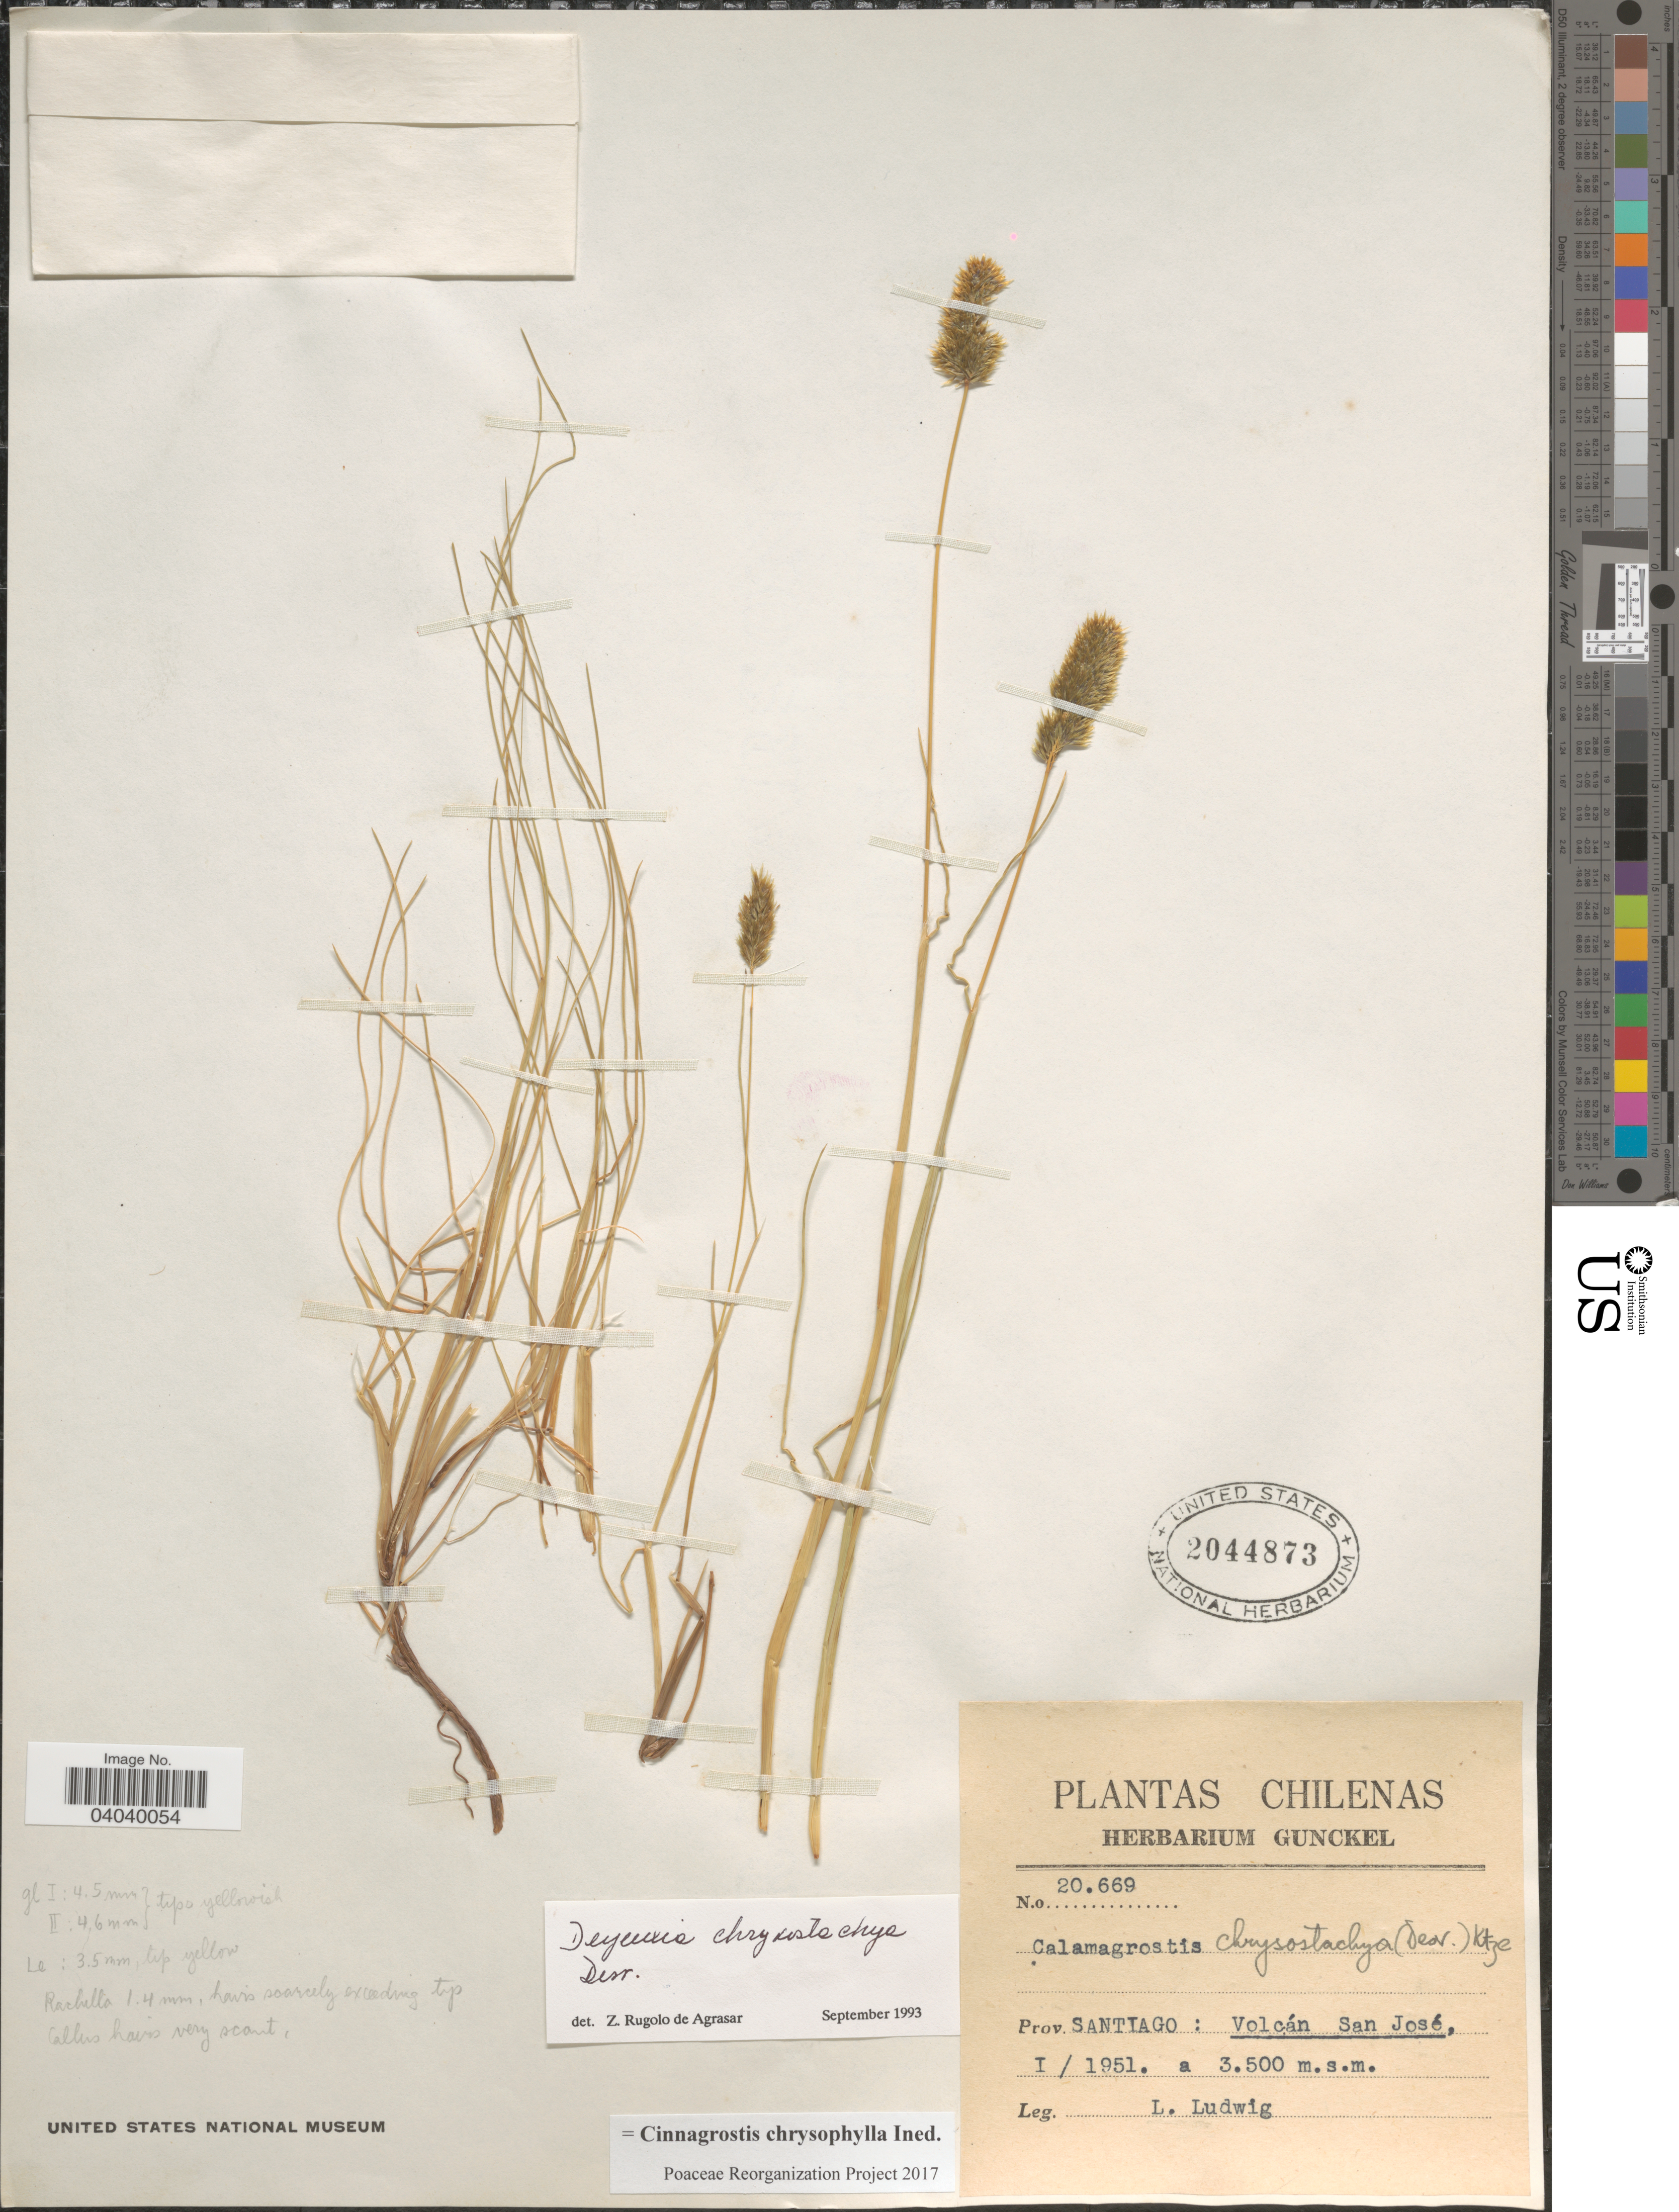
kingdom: Plantae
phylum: Tracheophyta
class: Liliopsida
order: Poales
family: Poaceae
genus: Cinnagrostis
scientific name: Cinnagrostis chrysostachya ined.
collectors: L. Ludwig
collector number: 20669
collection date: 1951-01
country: Chile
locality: Prov. Santiago: Volcán San José.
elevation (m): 3500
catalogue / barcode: US 2044873